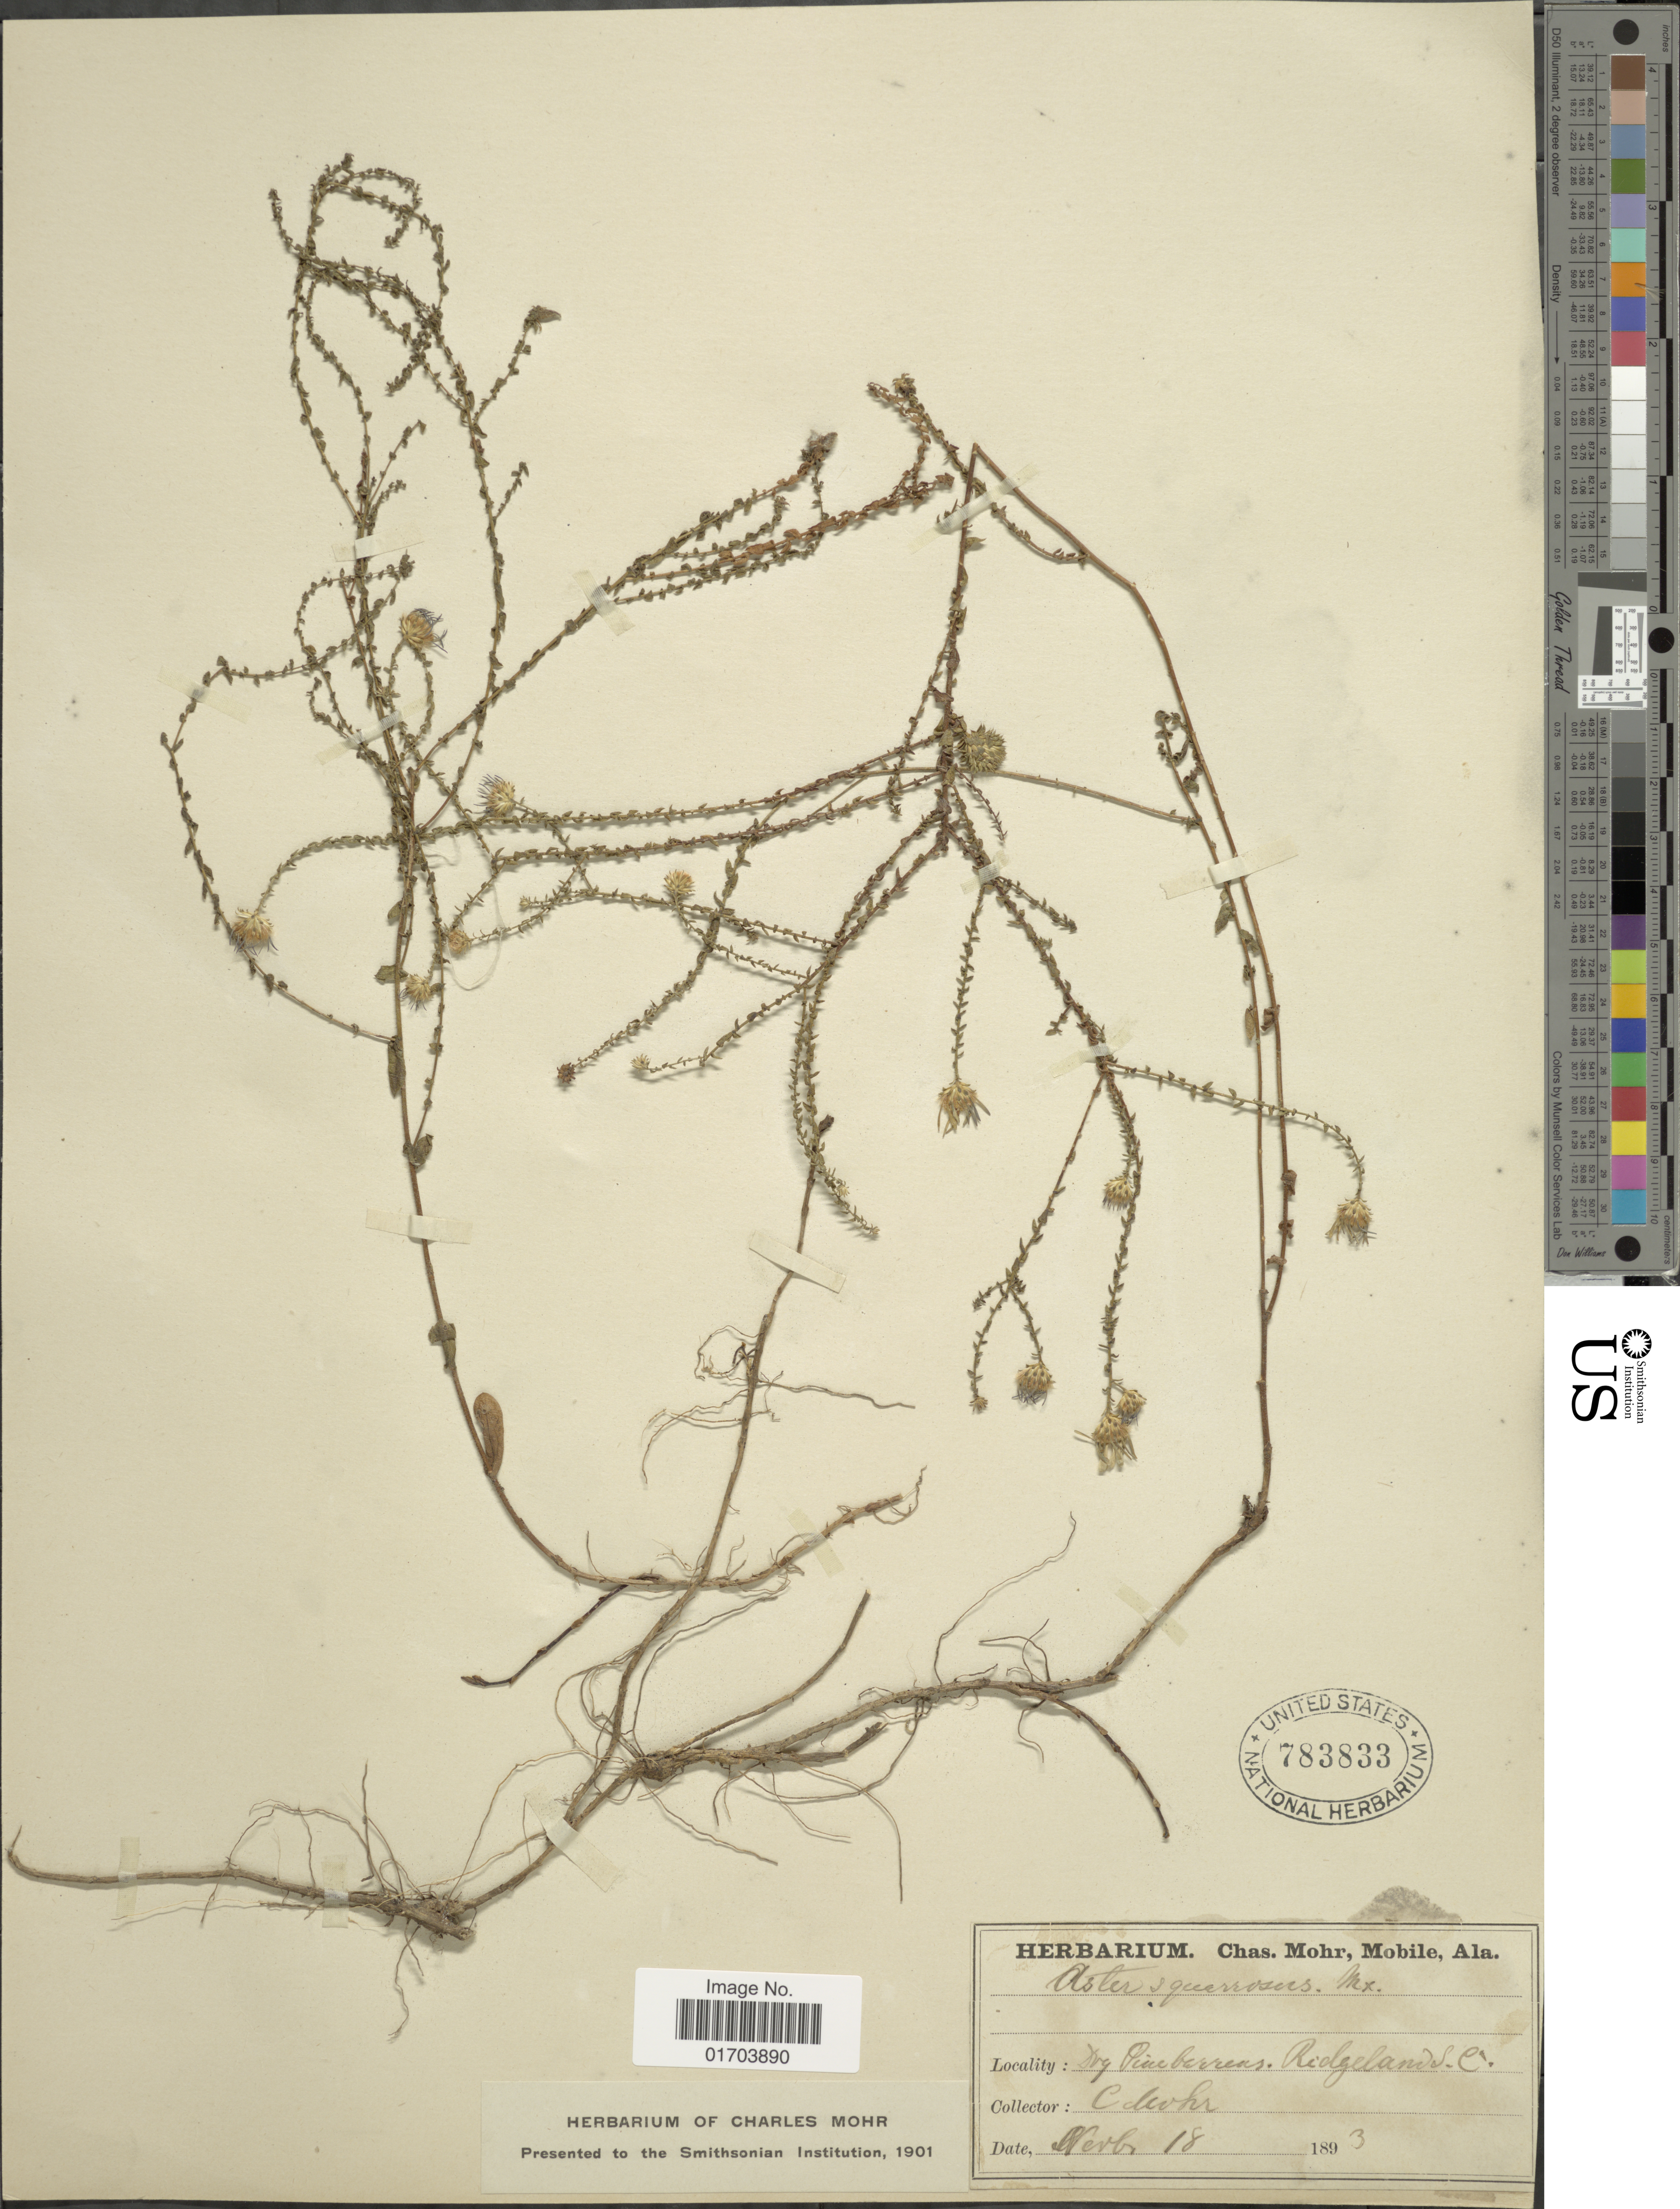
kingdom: Plantae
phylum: Tracheophyta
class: Magnoliopsida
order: Asterales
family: Asteraceae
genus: Symphyotrichum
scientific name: Symphyotrichum walteri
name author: (Alexander) G.L. Nesom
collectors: C. T. Mohr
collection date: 1893-11-18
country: United States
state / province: South Carolina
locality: Dry Pine barrens, Ridgeland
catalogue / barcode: US 783833